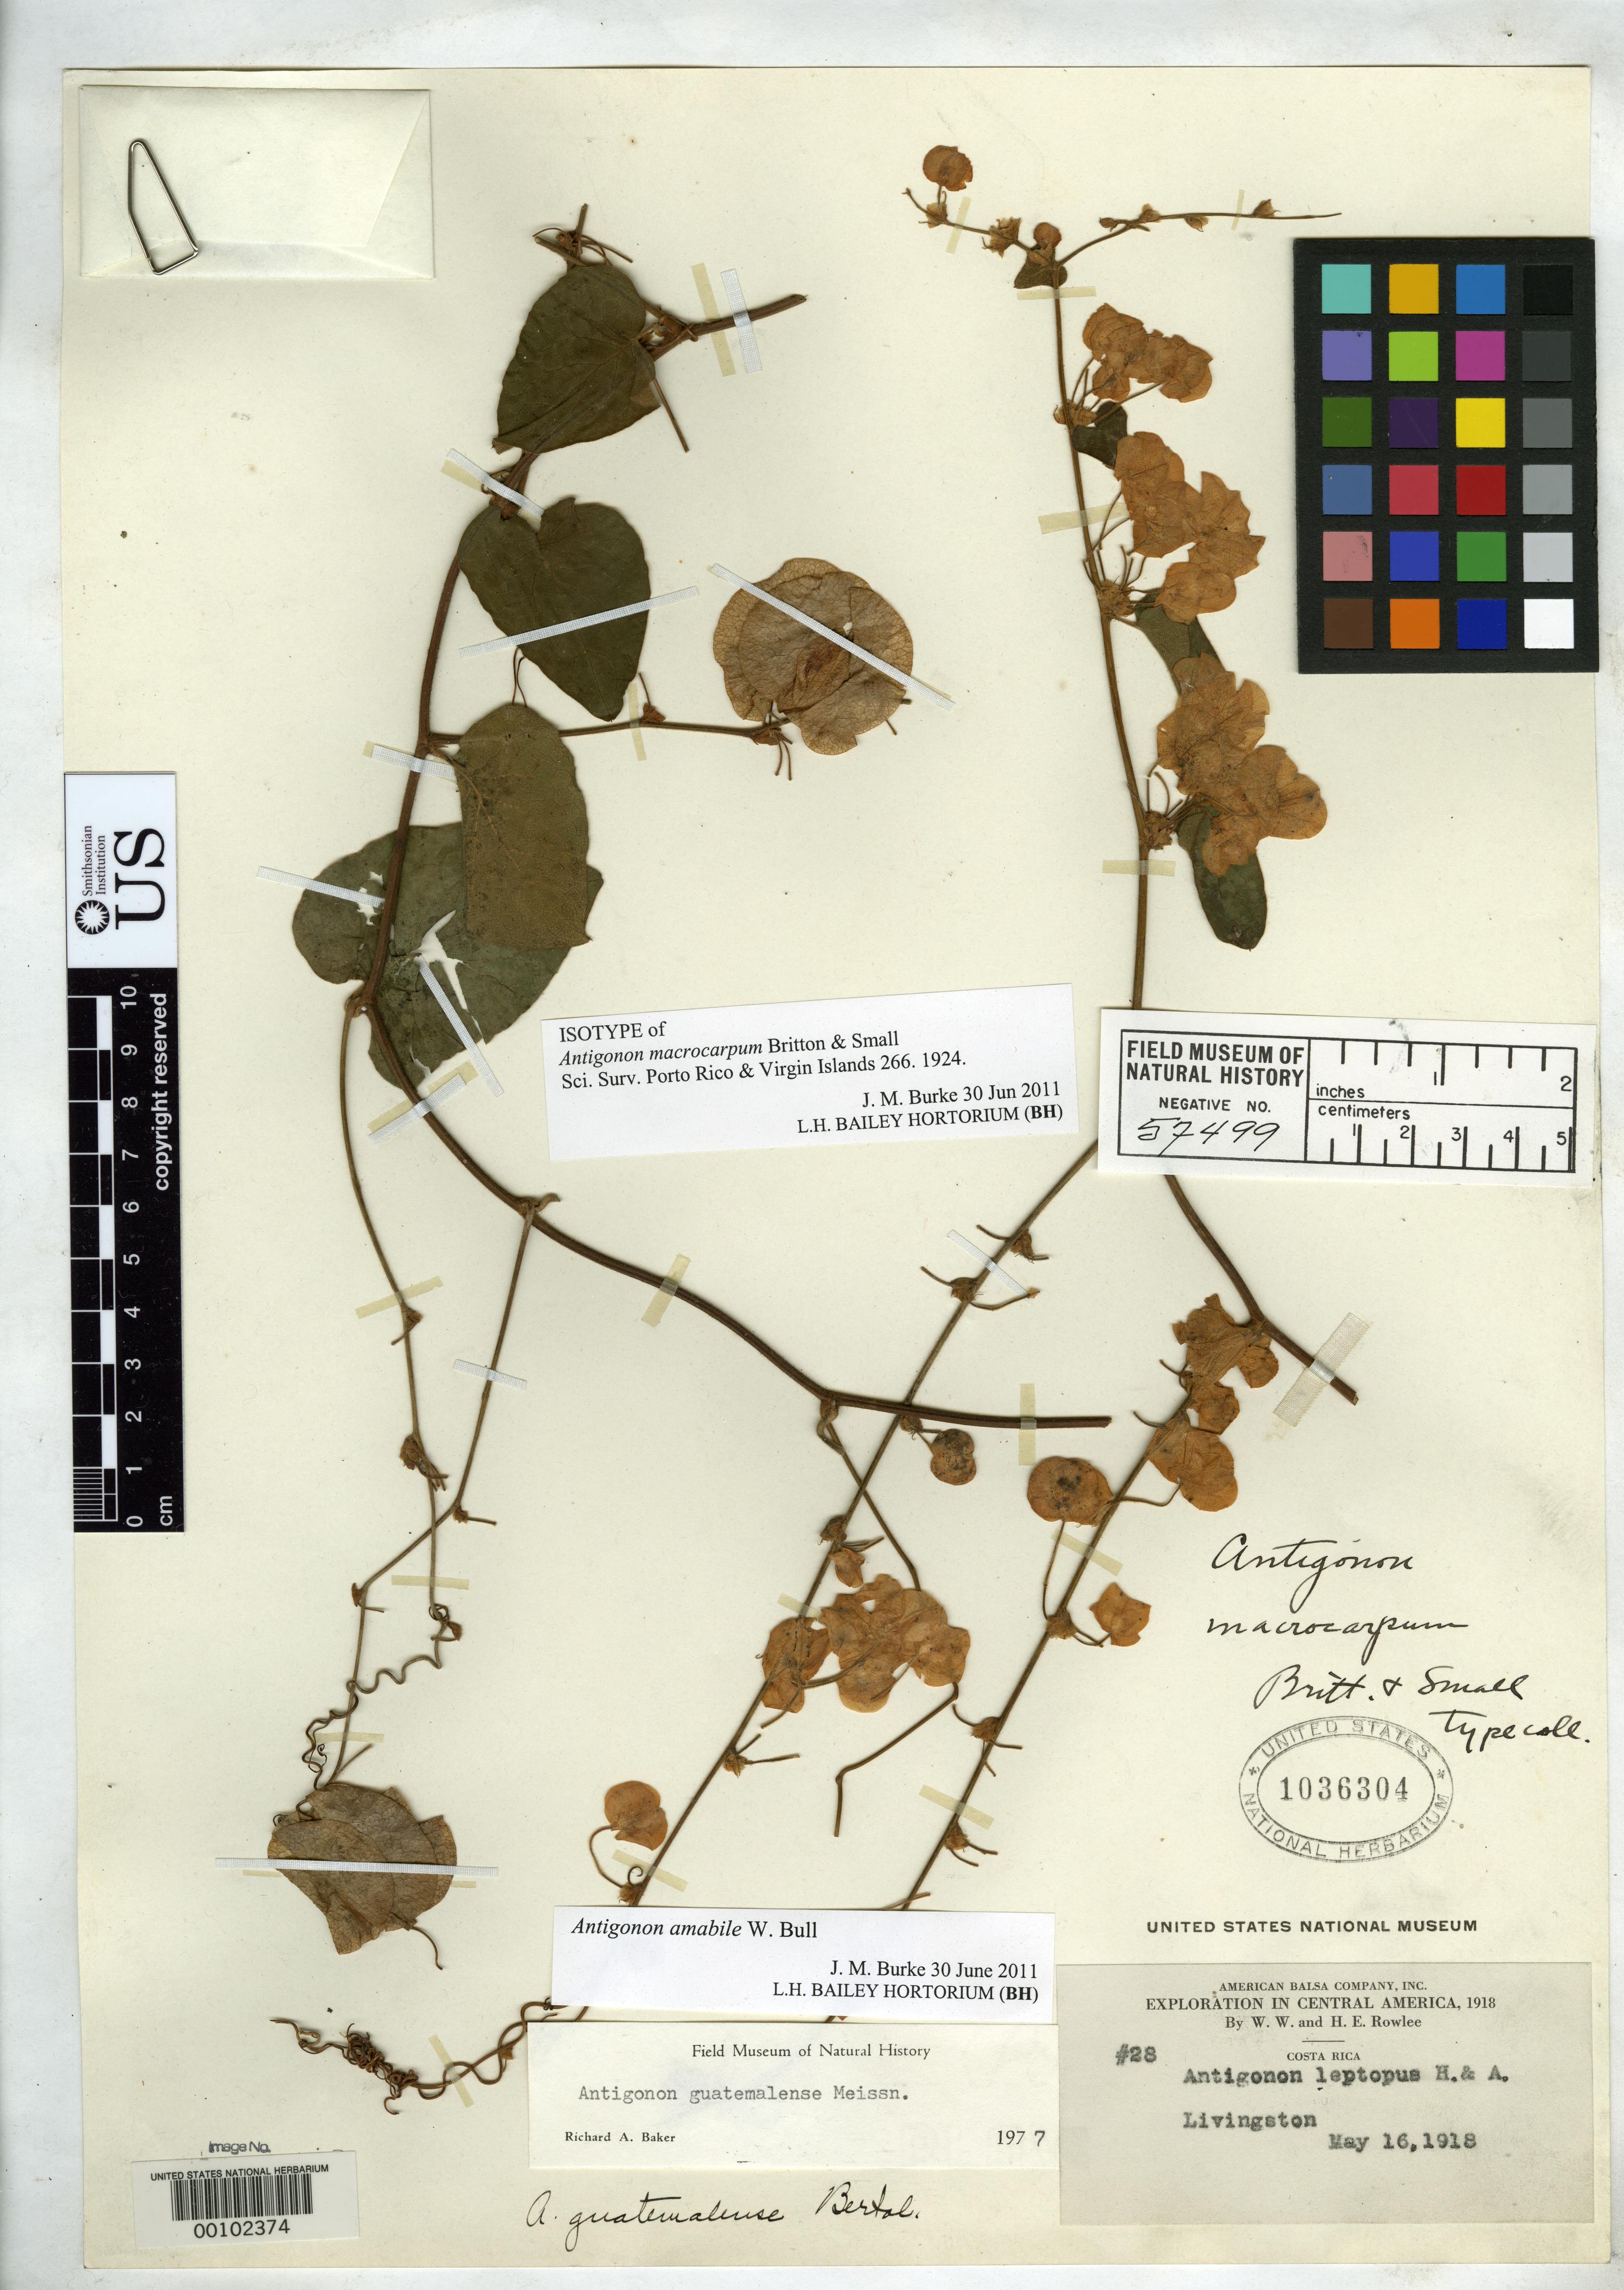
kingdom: Plantae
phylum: Tracheophyta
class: Magnoliopsida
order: Caryophyllales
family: Polygonaceae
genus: Antigonon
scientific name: Antigonon macrocarpum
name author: Britton & Small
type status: Isotype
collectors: W. W. Rowlee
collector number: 28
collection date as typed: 16 May 1918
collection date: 1918-05-16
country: Costa Rica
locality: Livingston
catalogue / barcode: US 1036304